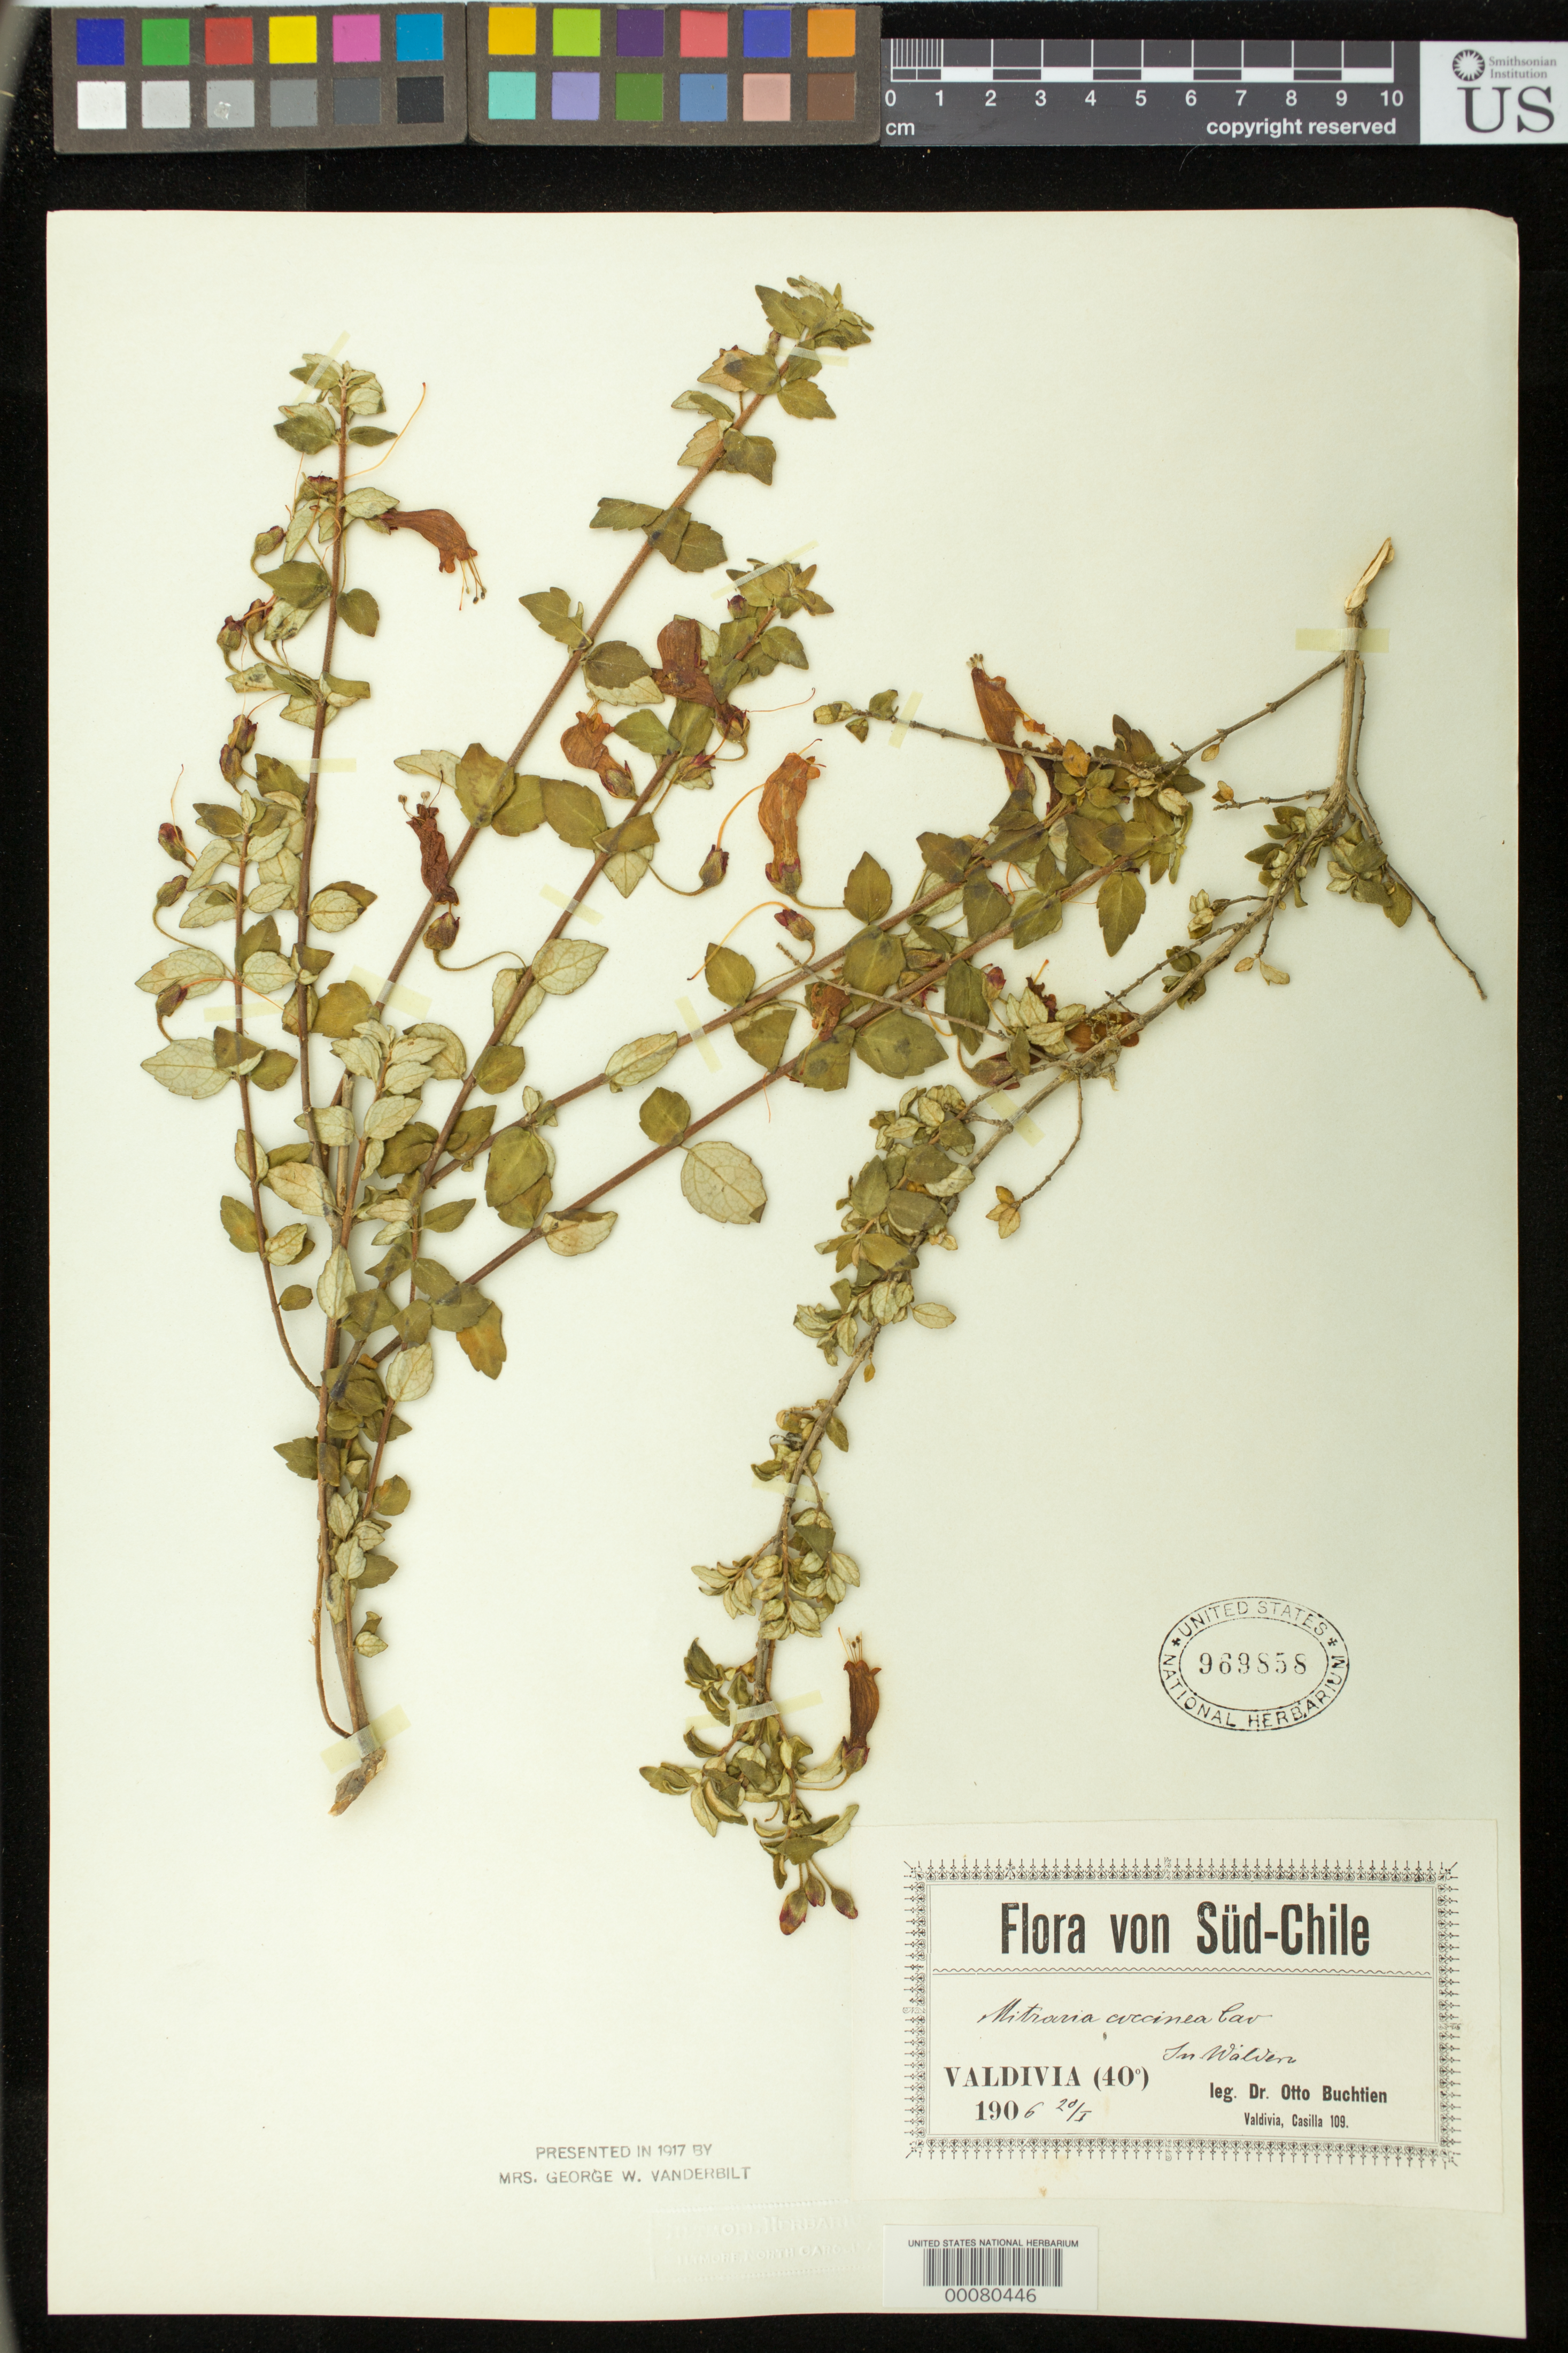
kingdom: Plantae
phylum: Tracheophyta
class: Magnoliopsida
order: Lamiales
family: Gesneriaceae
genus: Mitraria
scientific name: Mitraria coccinea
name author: Cav.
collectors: O. Buchtien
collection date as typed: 20 Jan 1906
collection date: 1906-01-20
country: Chile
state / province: Los Ríos (XIV)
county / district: Valdivia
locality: Casilla 109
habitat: In forest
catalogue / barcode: US 969858